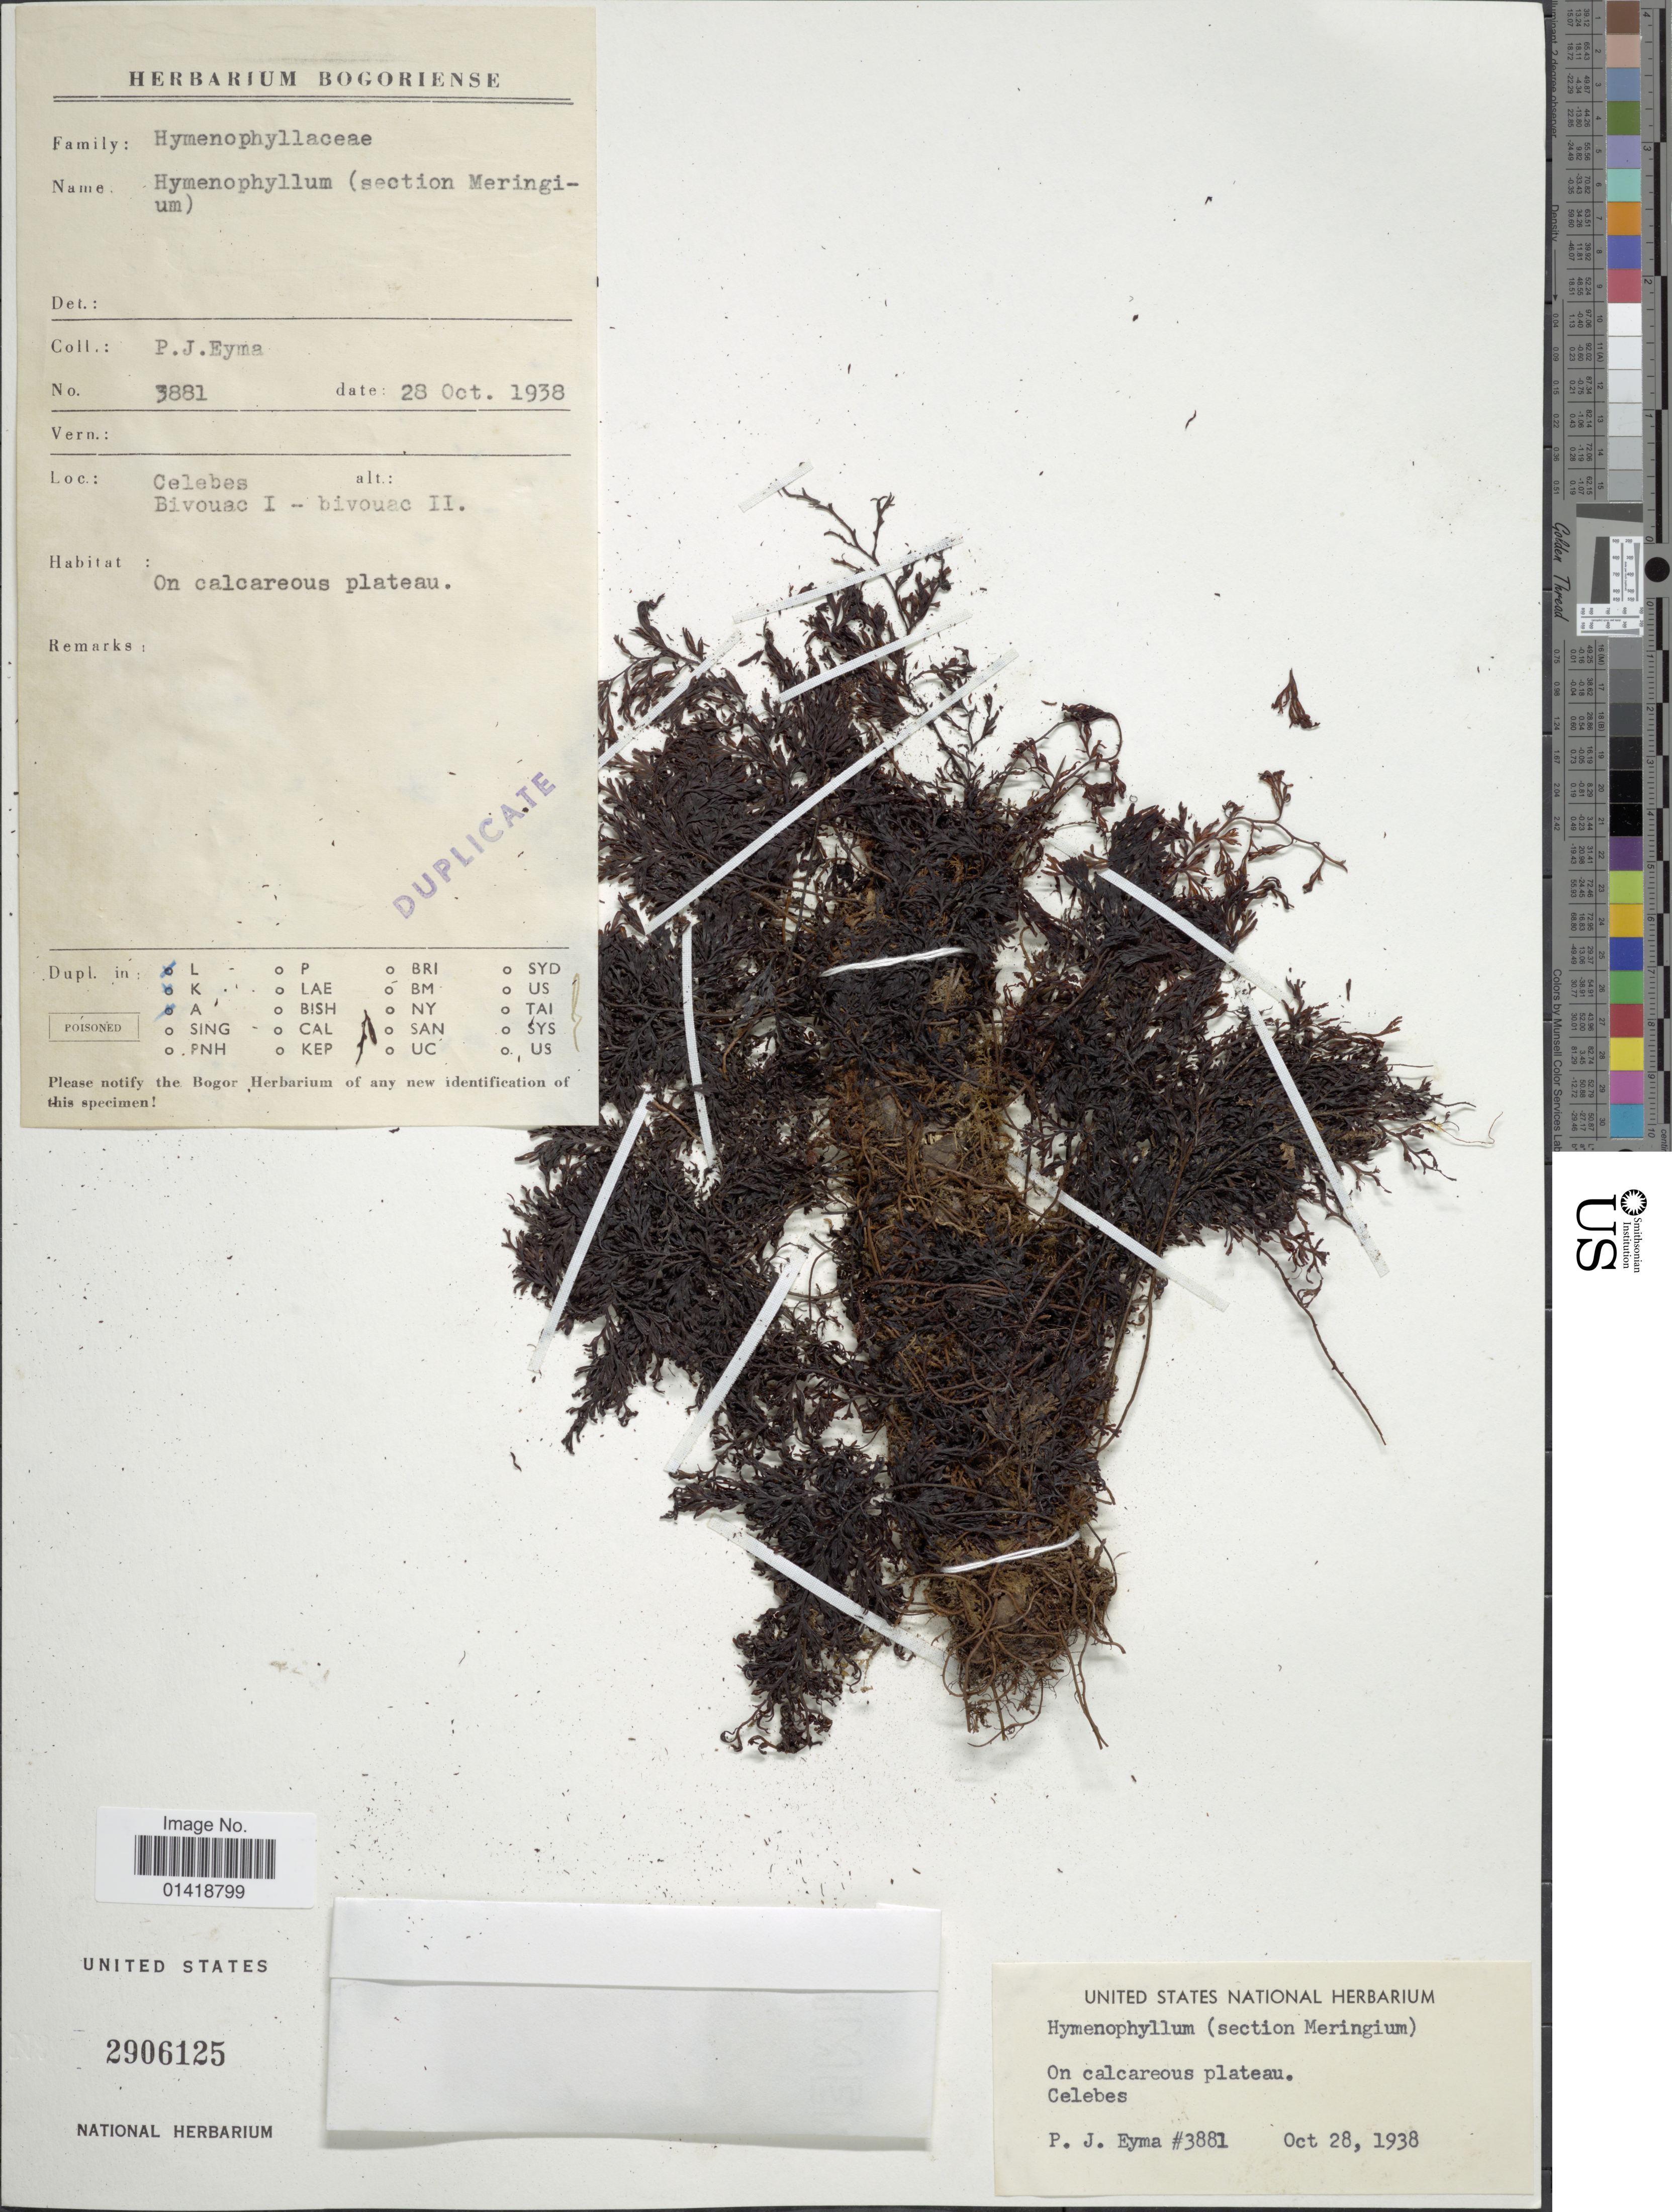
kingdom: Plantae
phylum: Tracheophyta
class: Polypodiopsida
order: Hymenophyllales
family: Hymenophyllaceae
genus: Hymenophyllum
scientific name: Hymenophyllum sp.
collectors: P. J. Eyma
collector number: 3881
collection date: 1938-10-28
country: Indonesia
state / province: Sulawesi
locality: Celebes. Bivouac I - bivouac II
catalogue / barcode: US 2906125